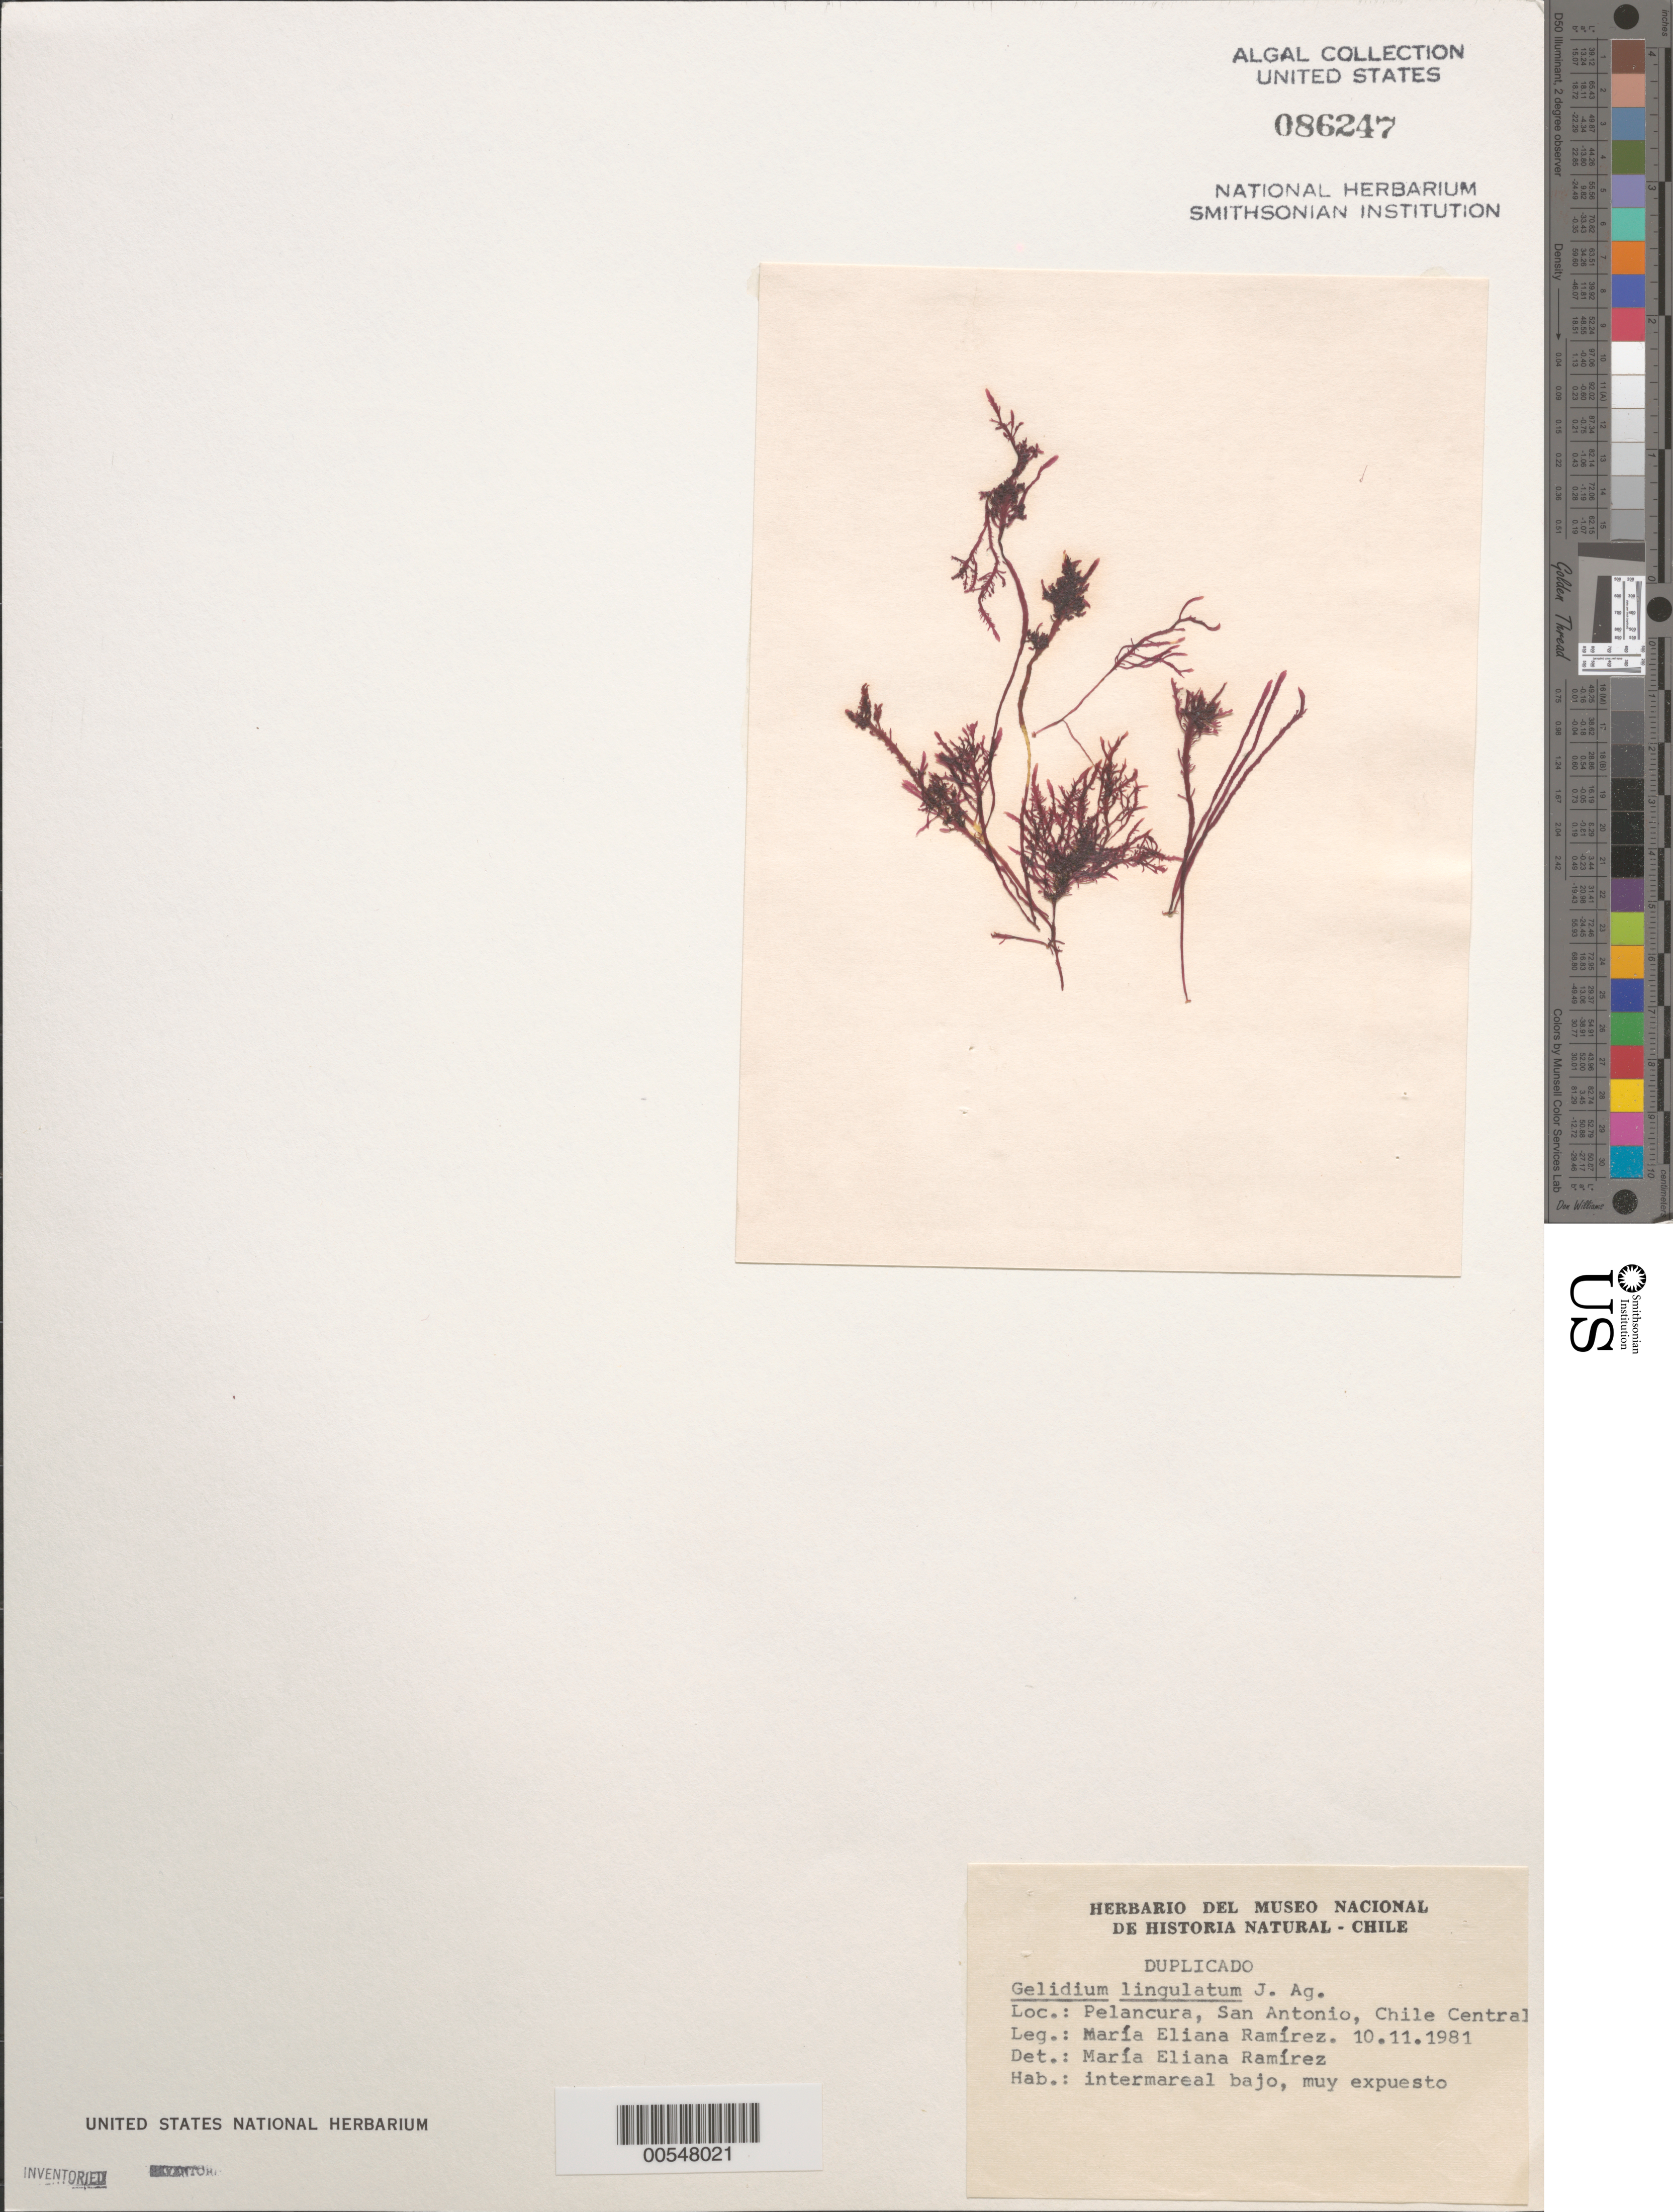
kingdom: Plantae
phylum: Rhodophyta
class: Florideophyceae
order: Gelidiales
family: Gelidiaceae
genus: Gelidium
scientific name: Gelidium lingulatum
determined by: Ramírez, M. E.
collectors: M. E. Ramirez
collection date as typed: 10 Nov 1981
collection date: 1981-11-10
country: Chile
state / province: Región Metropolitana (RM)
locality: Pelancura, san antonio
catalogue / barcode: US 86247